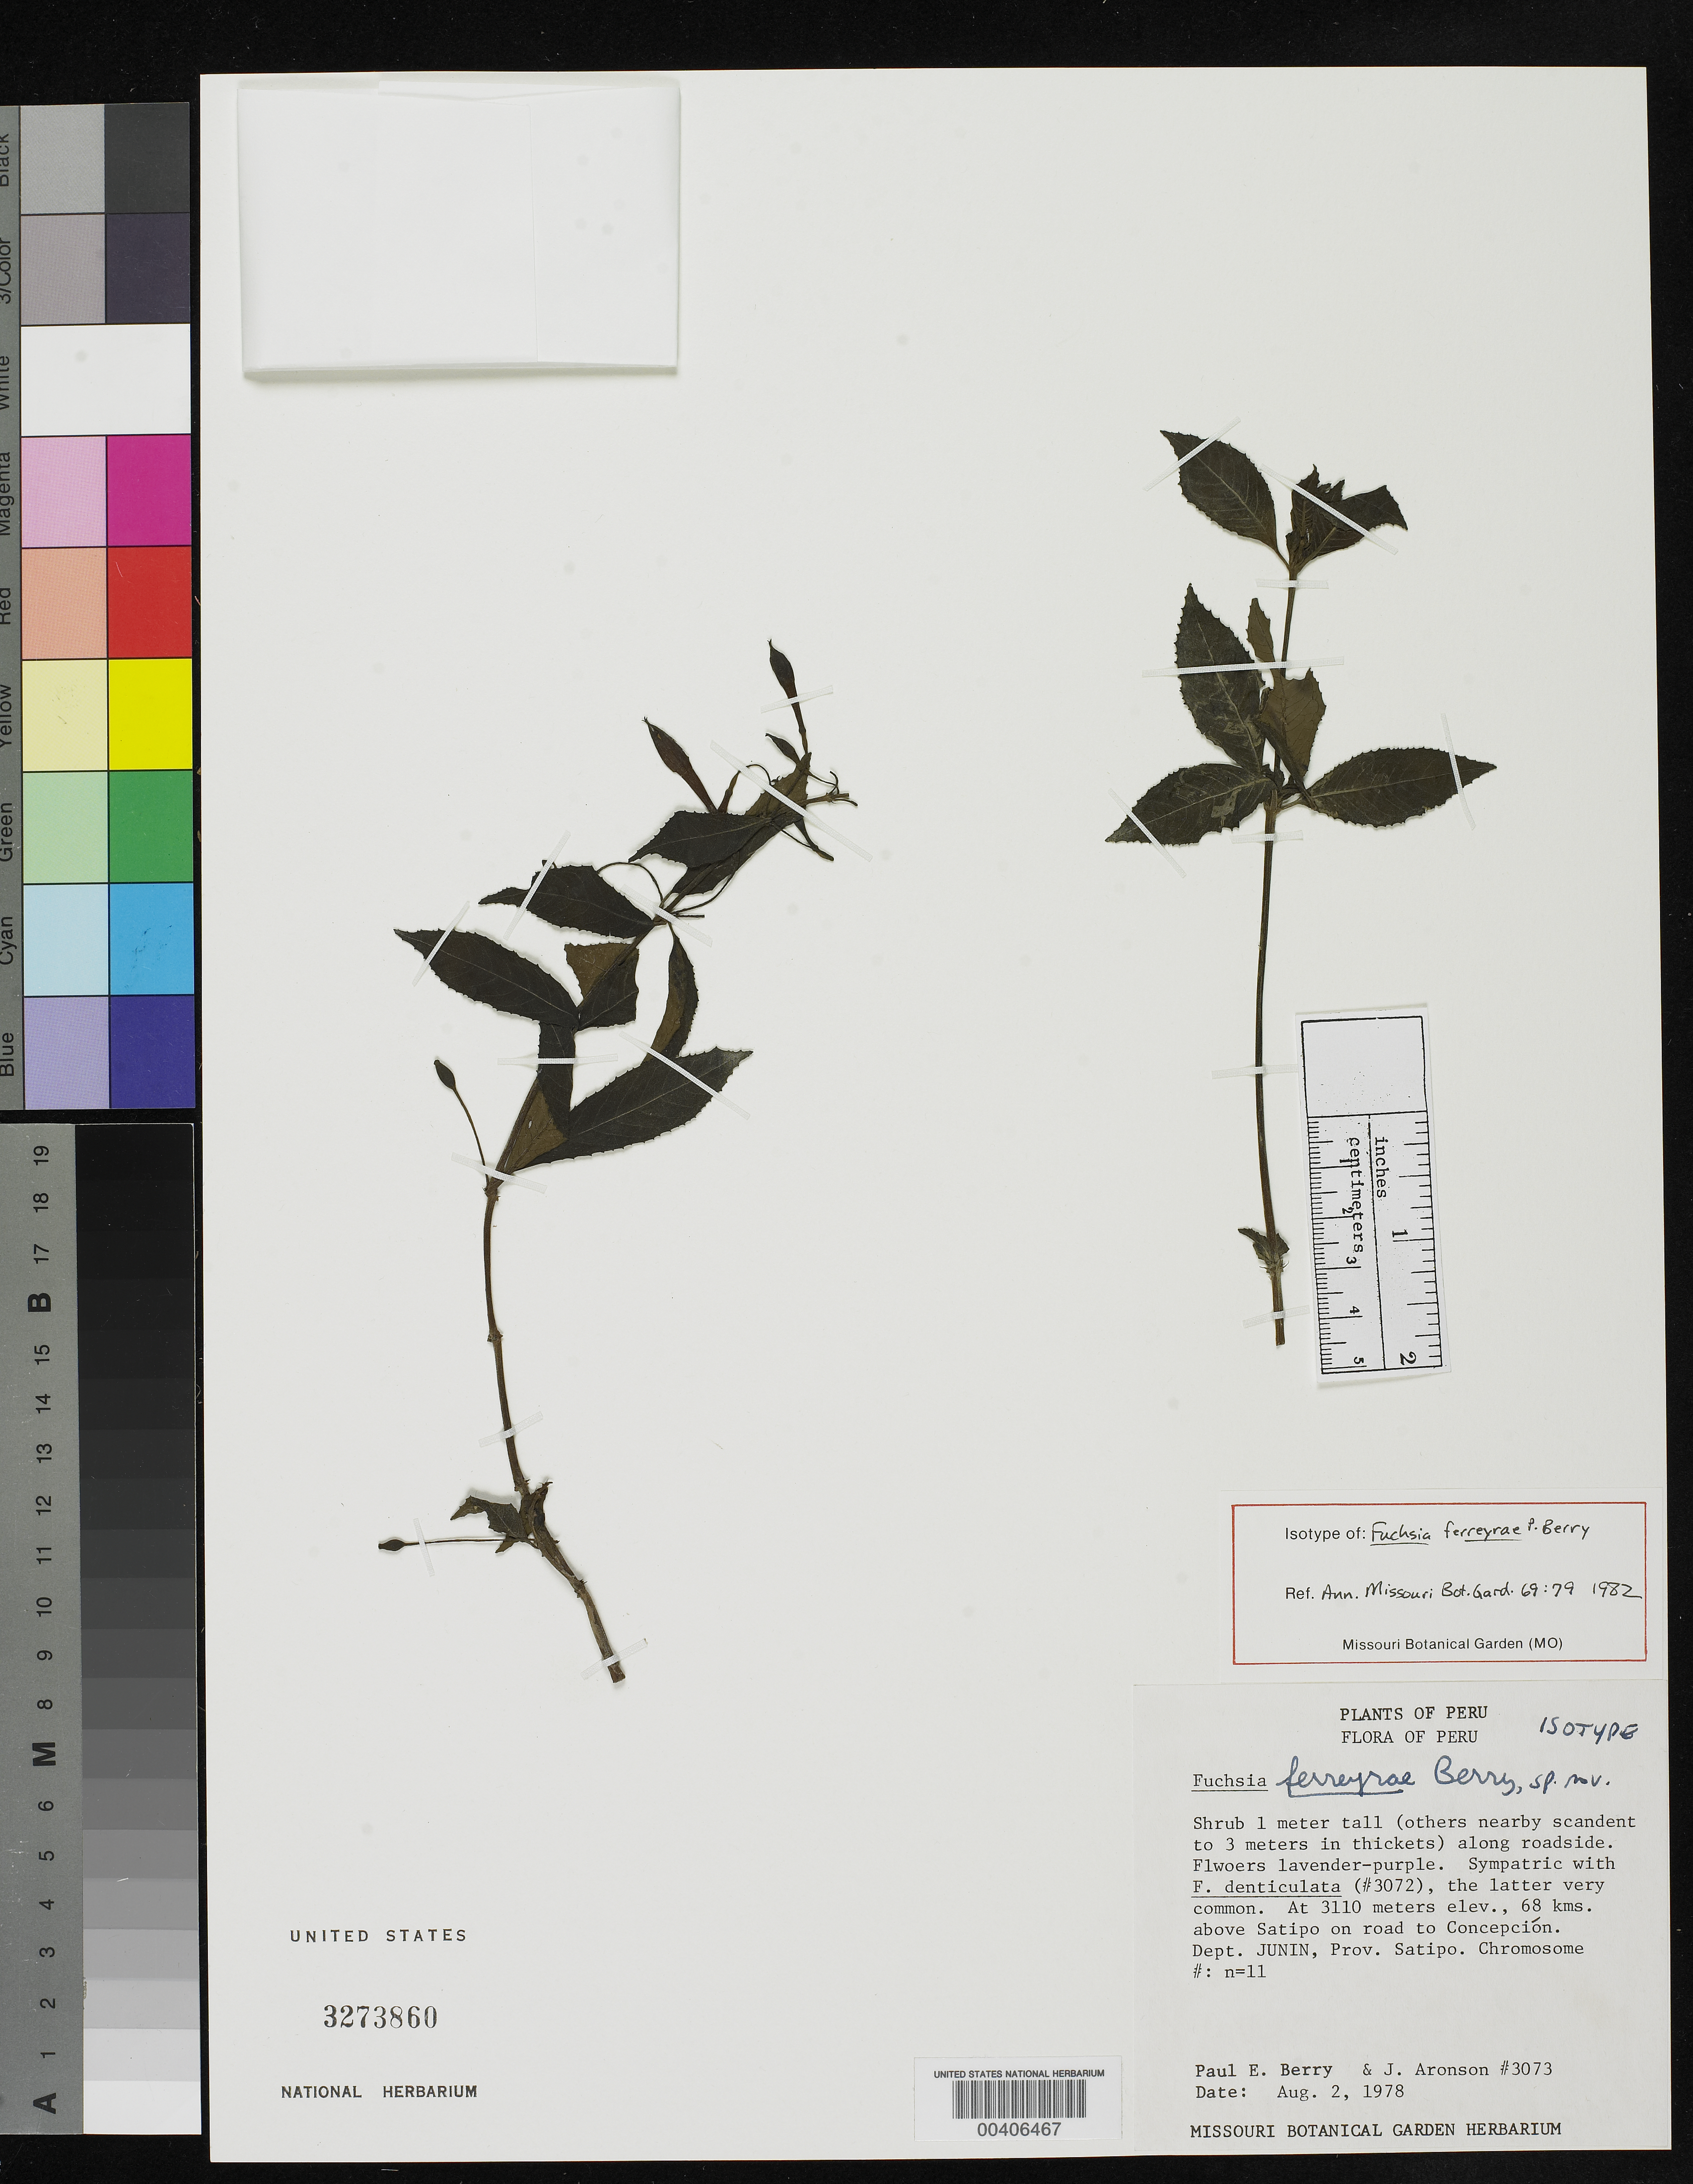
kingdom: Plantae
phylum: Tracheophyta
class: Magnoliopsida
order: Myrtales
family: Onagraceae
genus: Fuchsia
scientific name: Fuchsia ferreyrae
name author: P.E. Berry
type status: Isotype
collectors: P. E. Berry & J. Aronson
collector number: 3073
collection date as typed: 02 Aug 1978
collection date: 1978-08-02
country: Peru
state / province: Junín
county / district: Satipo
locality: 68 km above Satipo on road to Concepcion.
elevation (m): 3110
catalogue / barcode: US 3273860